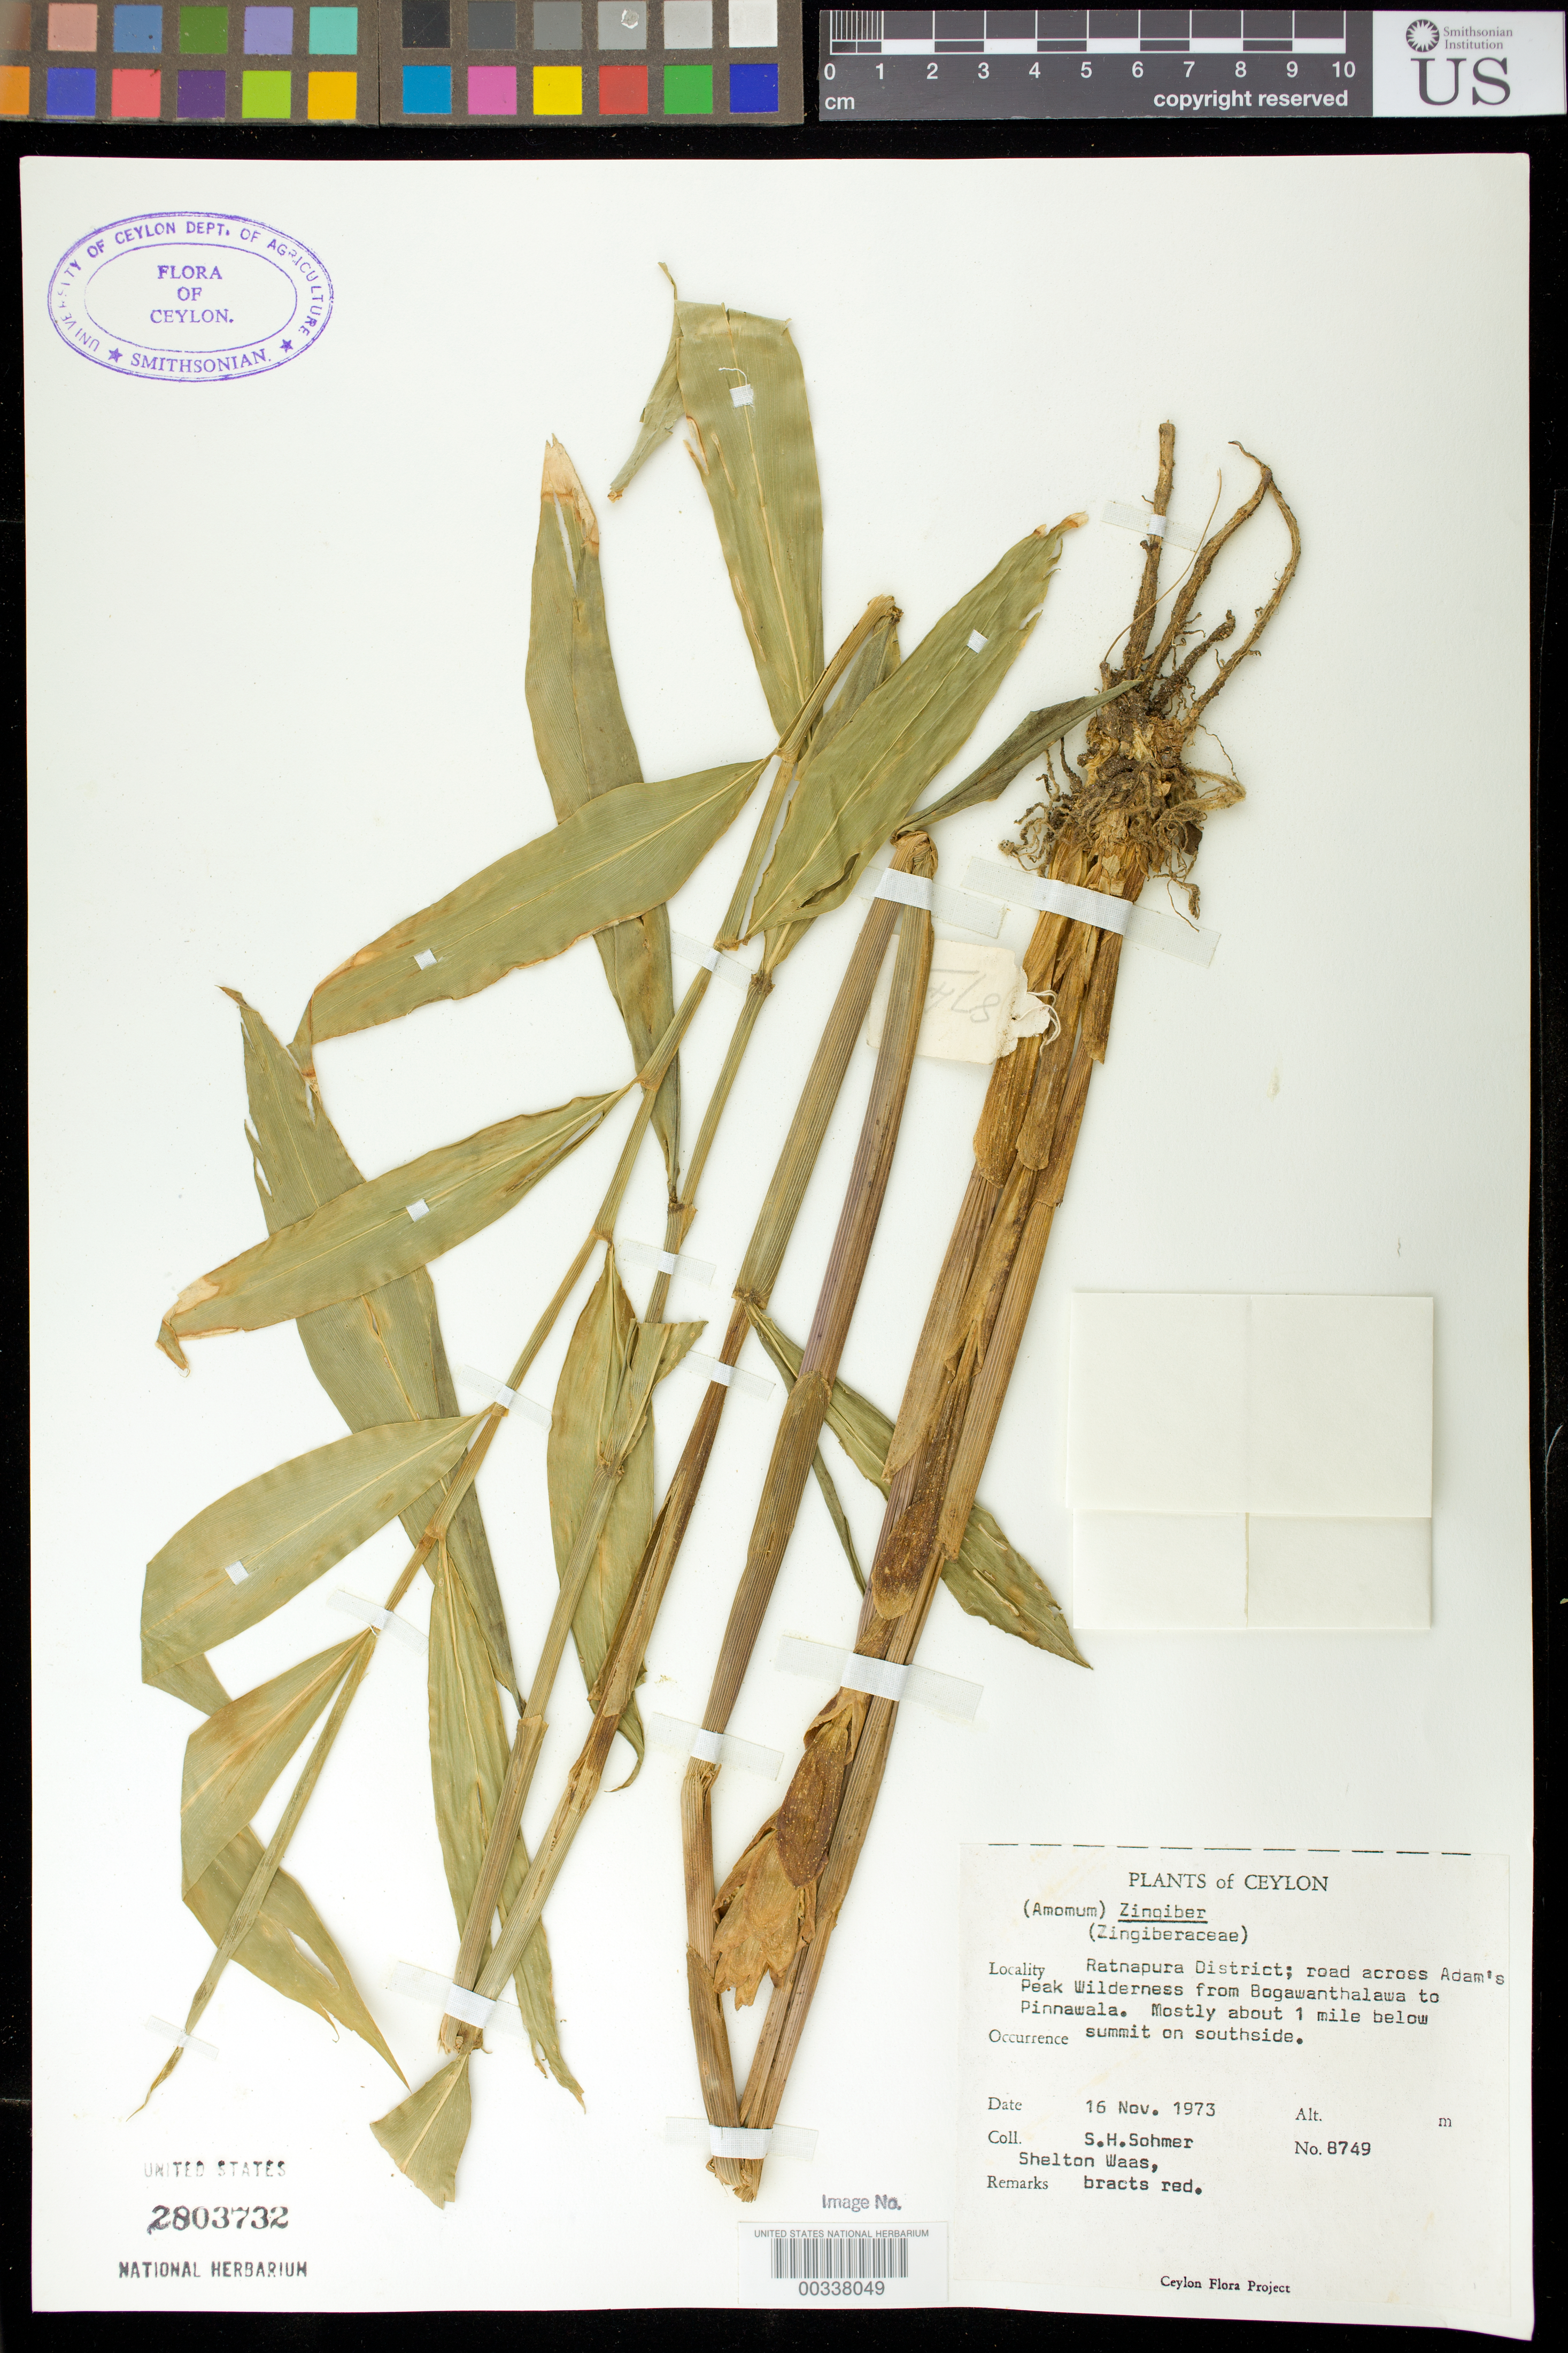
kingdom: Plantae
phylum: Tracheophyta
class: Liliopsida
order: Zingiberales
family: Zingiberaceae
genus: Zingiber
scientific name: Zingiber sp.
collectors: S. H. Sohmer & S. Waas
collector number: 8749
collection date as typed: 16 Nov 1973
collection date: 1973-11-16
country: Sri Lanka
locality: Plants of ceylon, ratnapura dist; road across adam's peak wilderness from bogawanthalawa to pinnawala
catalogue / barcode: US 2803732